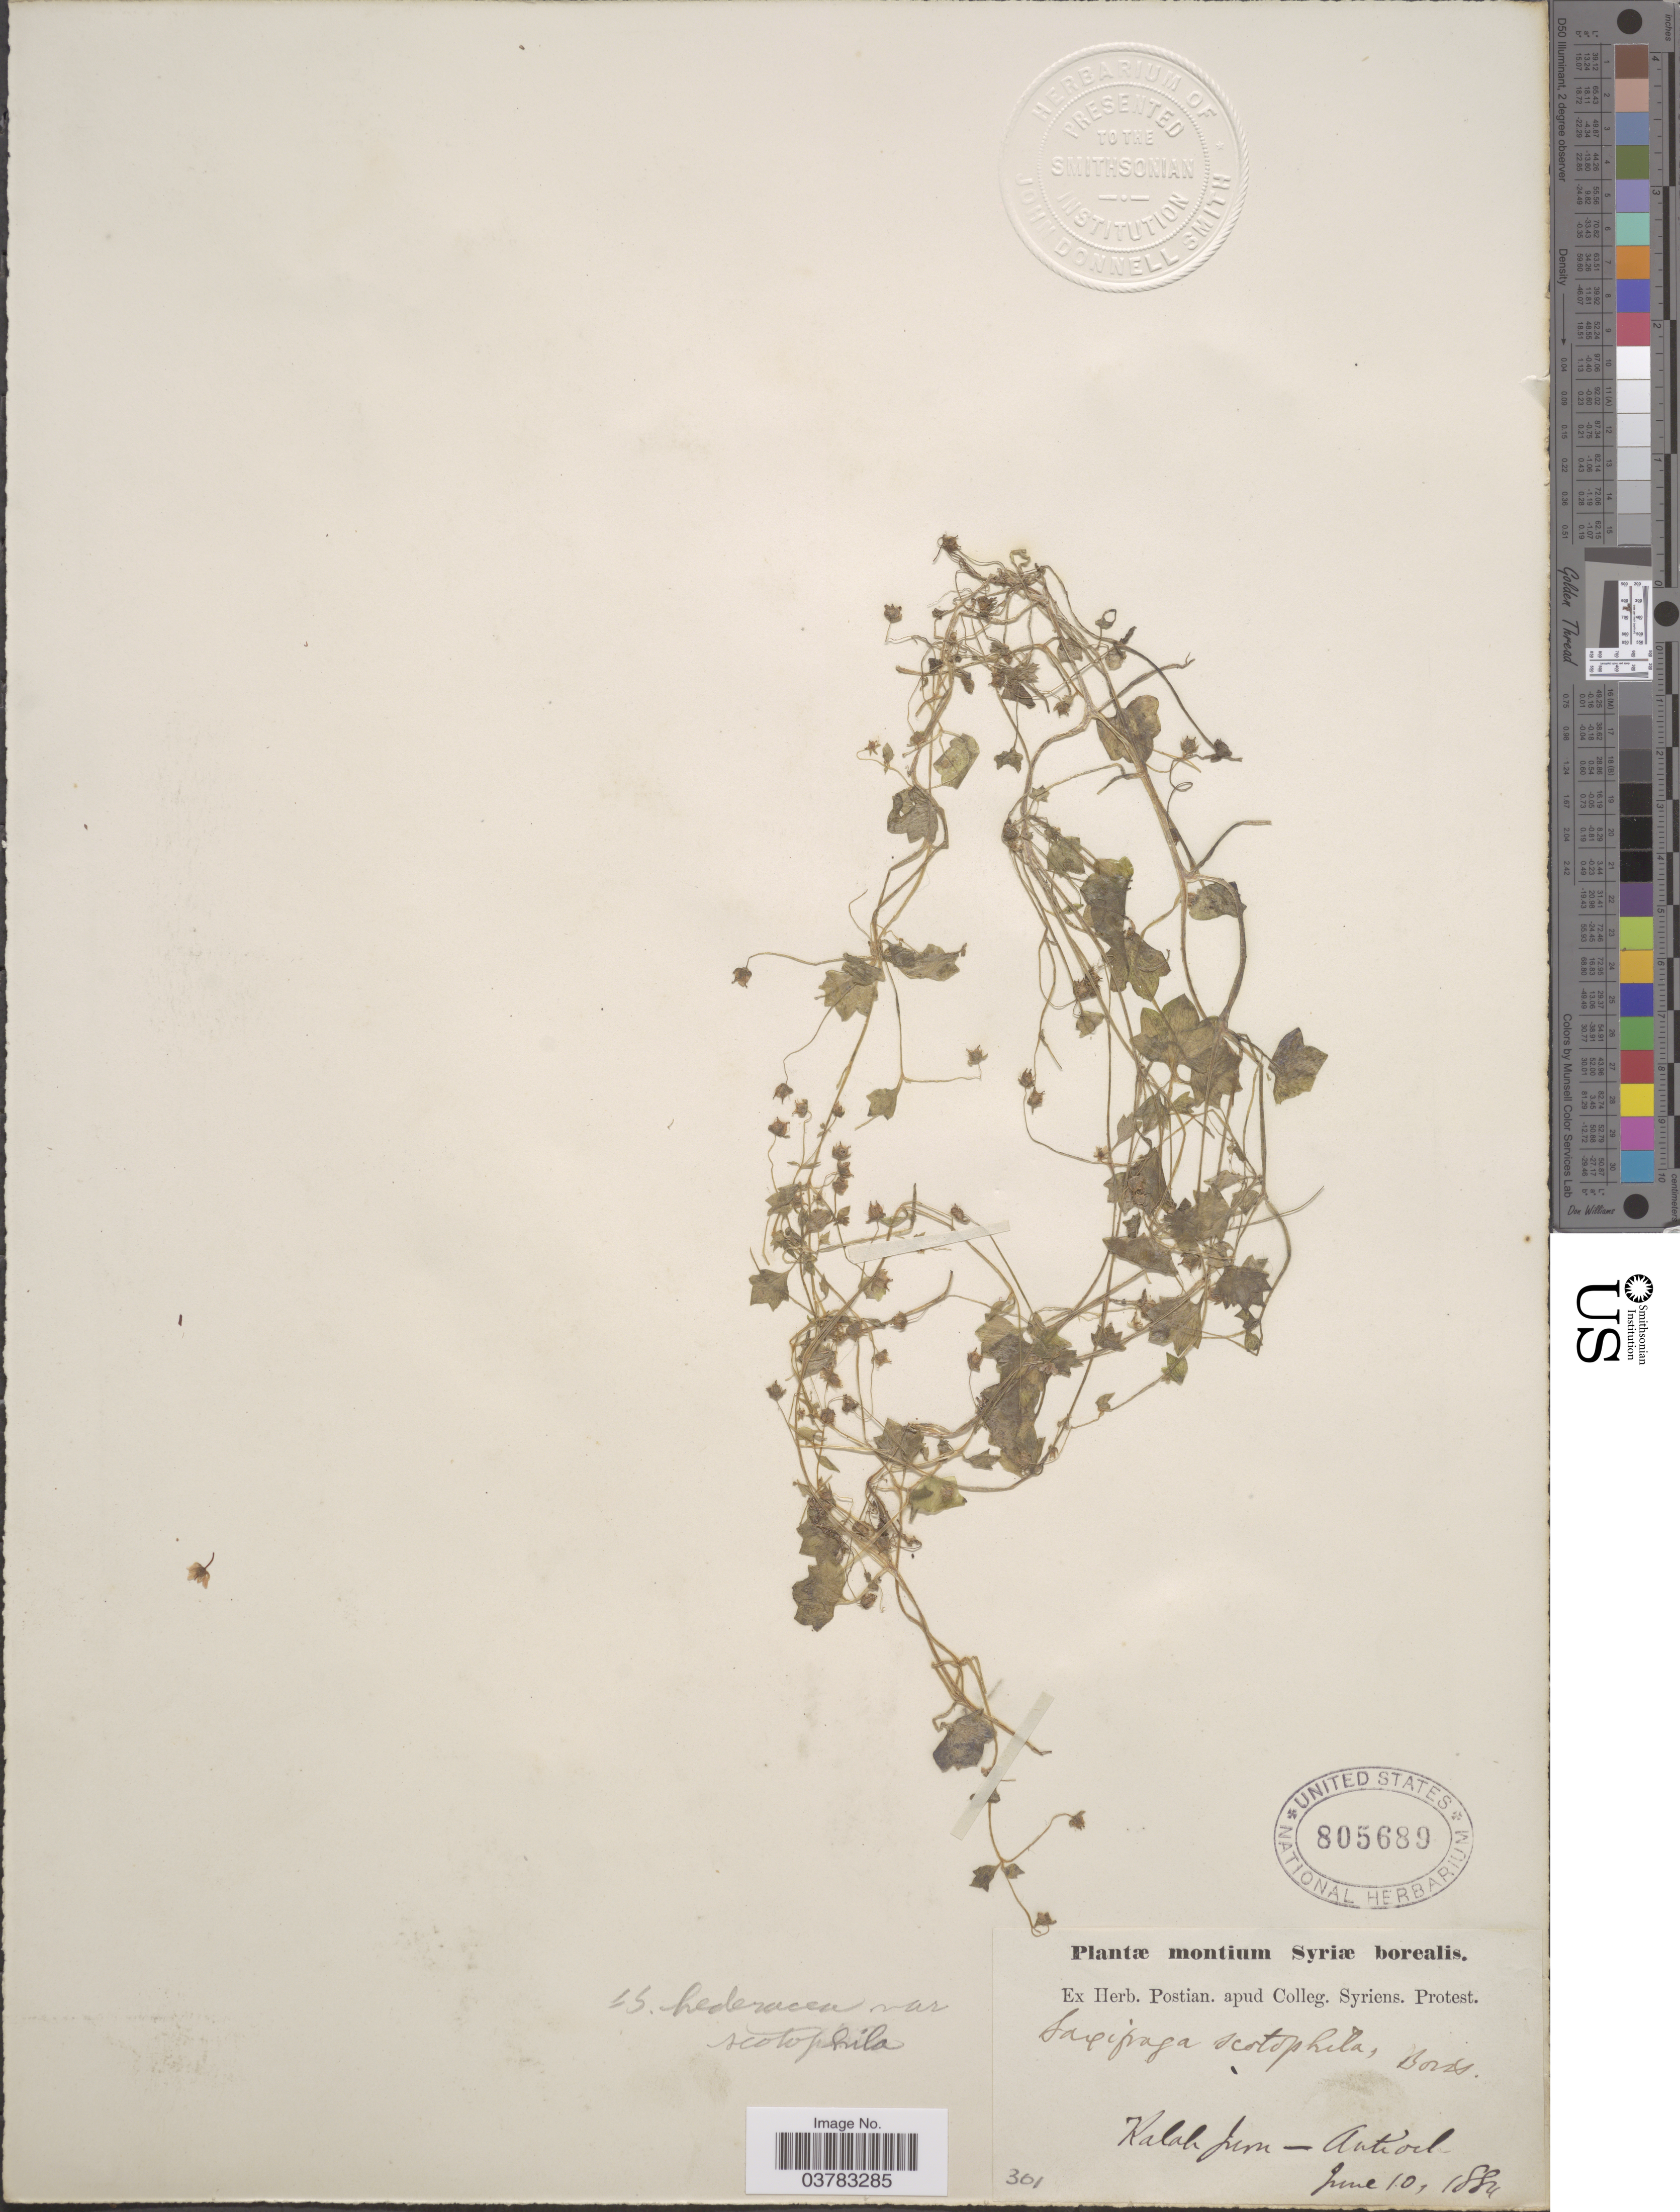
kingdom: Plantae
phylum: Tracheophyta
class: Magnoliopsida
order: Saxifragales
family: Saxifragaceae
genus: Saxifraga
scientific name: Saxifraga hederacea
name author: L.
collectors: ex herb. Postian. apud Colleg. Syriens. Protest. USE "Fannie P. A. Shepard" (10308853) AS PRIMARY COLLECTOR INSTEAD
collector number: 301?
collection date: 1884-06-10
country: Turkey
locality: Syriæ borealis. Kalah Jum [interpreted] - Antioch.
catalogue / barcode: US 805689